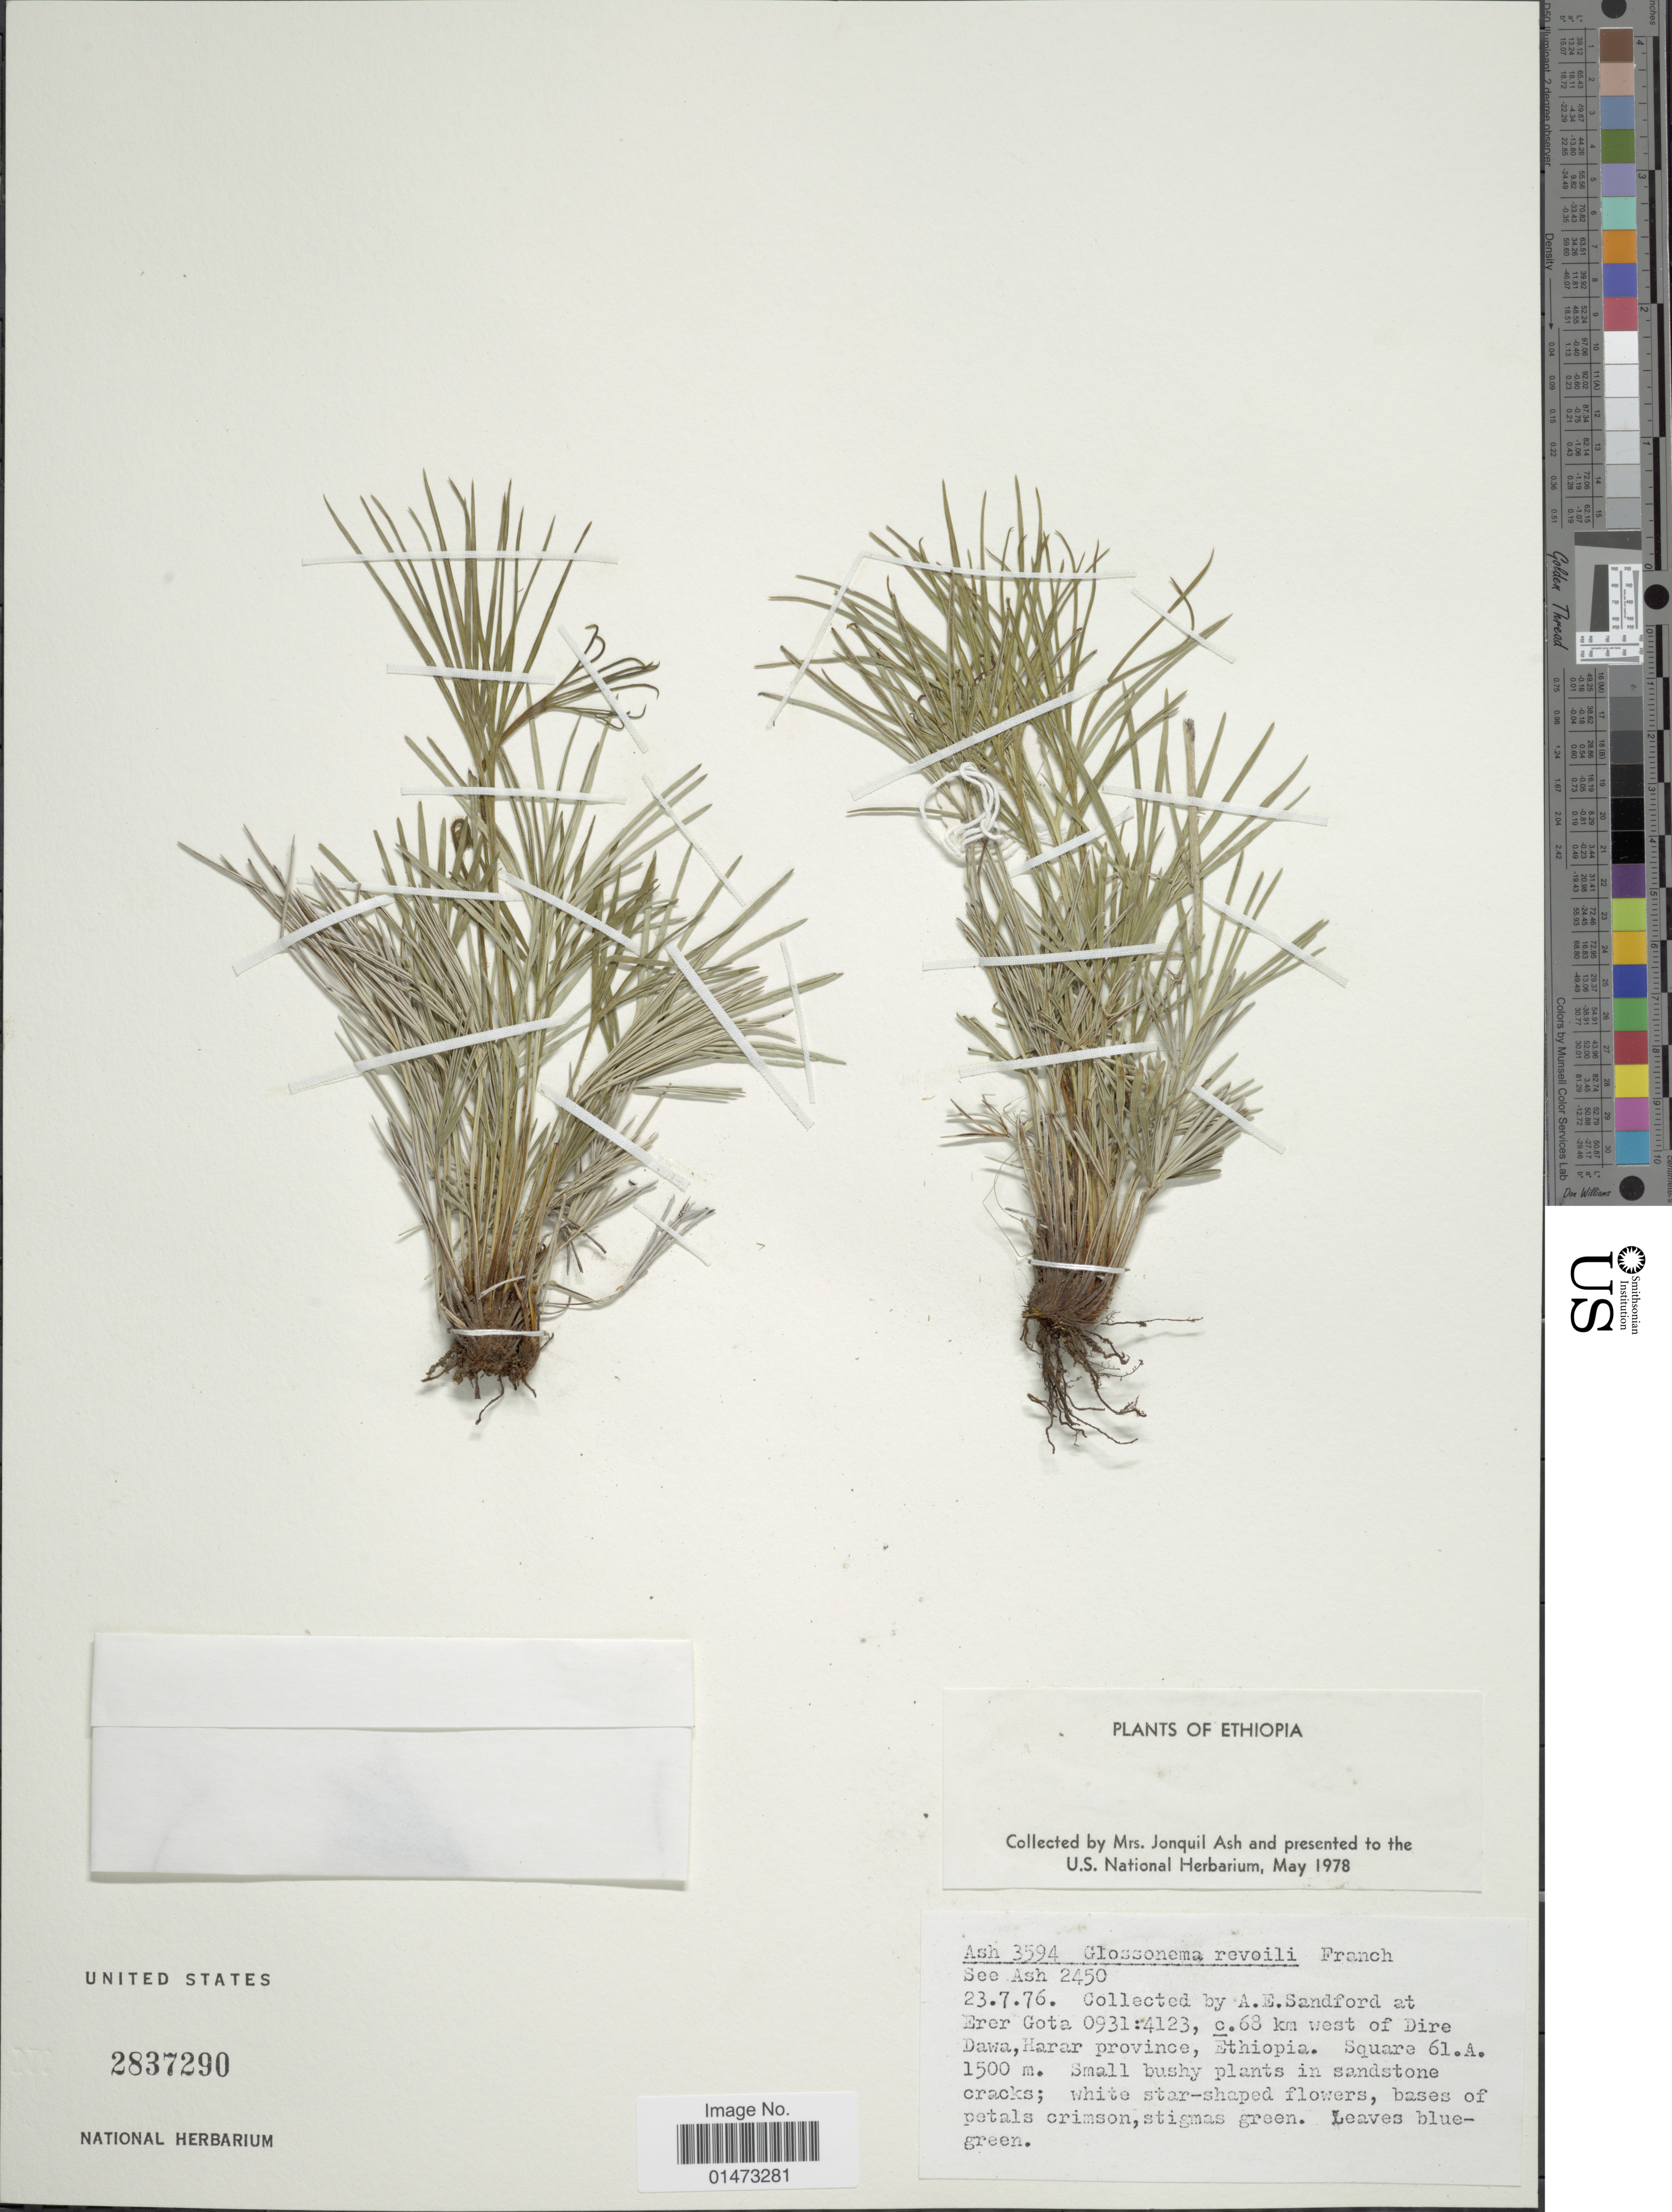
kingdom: Plantae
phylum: Tracheophyta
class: Polypodiopsida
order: Polypodiales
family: Pteridaceae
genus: Actiniopteris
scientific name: Actiniopteris semiflabellata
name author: Pic. Serm.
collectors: A. Sandford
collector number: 3594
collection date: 1976-07-23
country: Ethiopia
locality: Erer Gota 0931:4123, c. 68 km west of Dire Dawa, Harar Province,Square 61.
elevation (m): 1500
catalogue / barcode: US 2837290